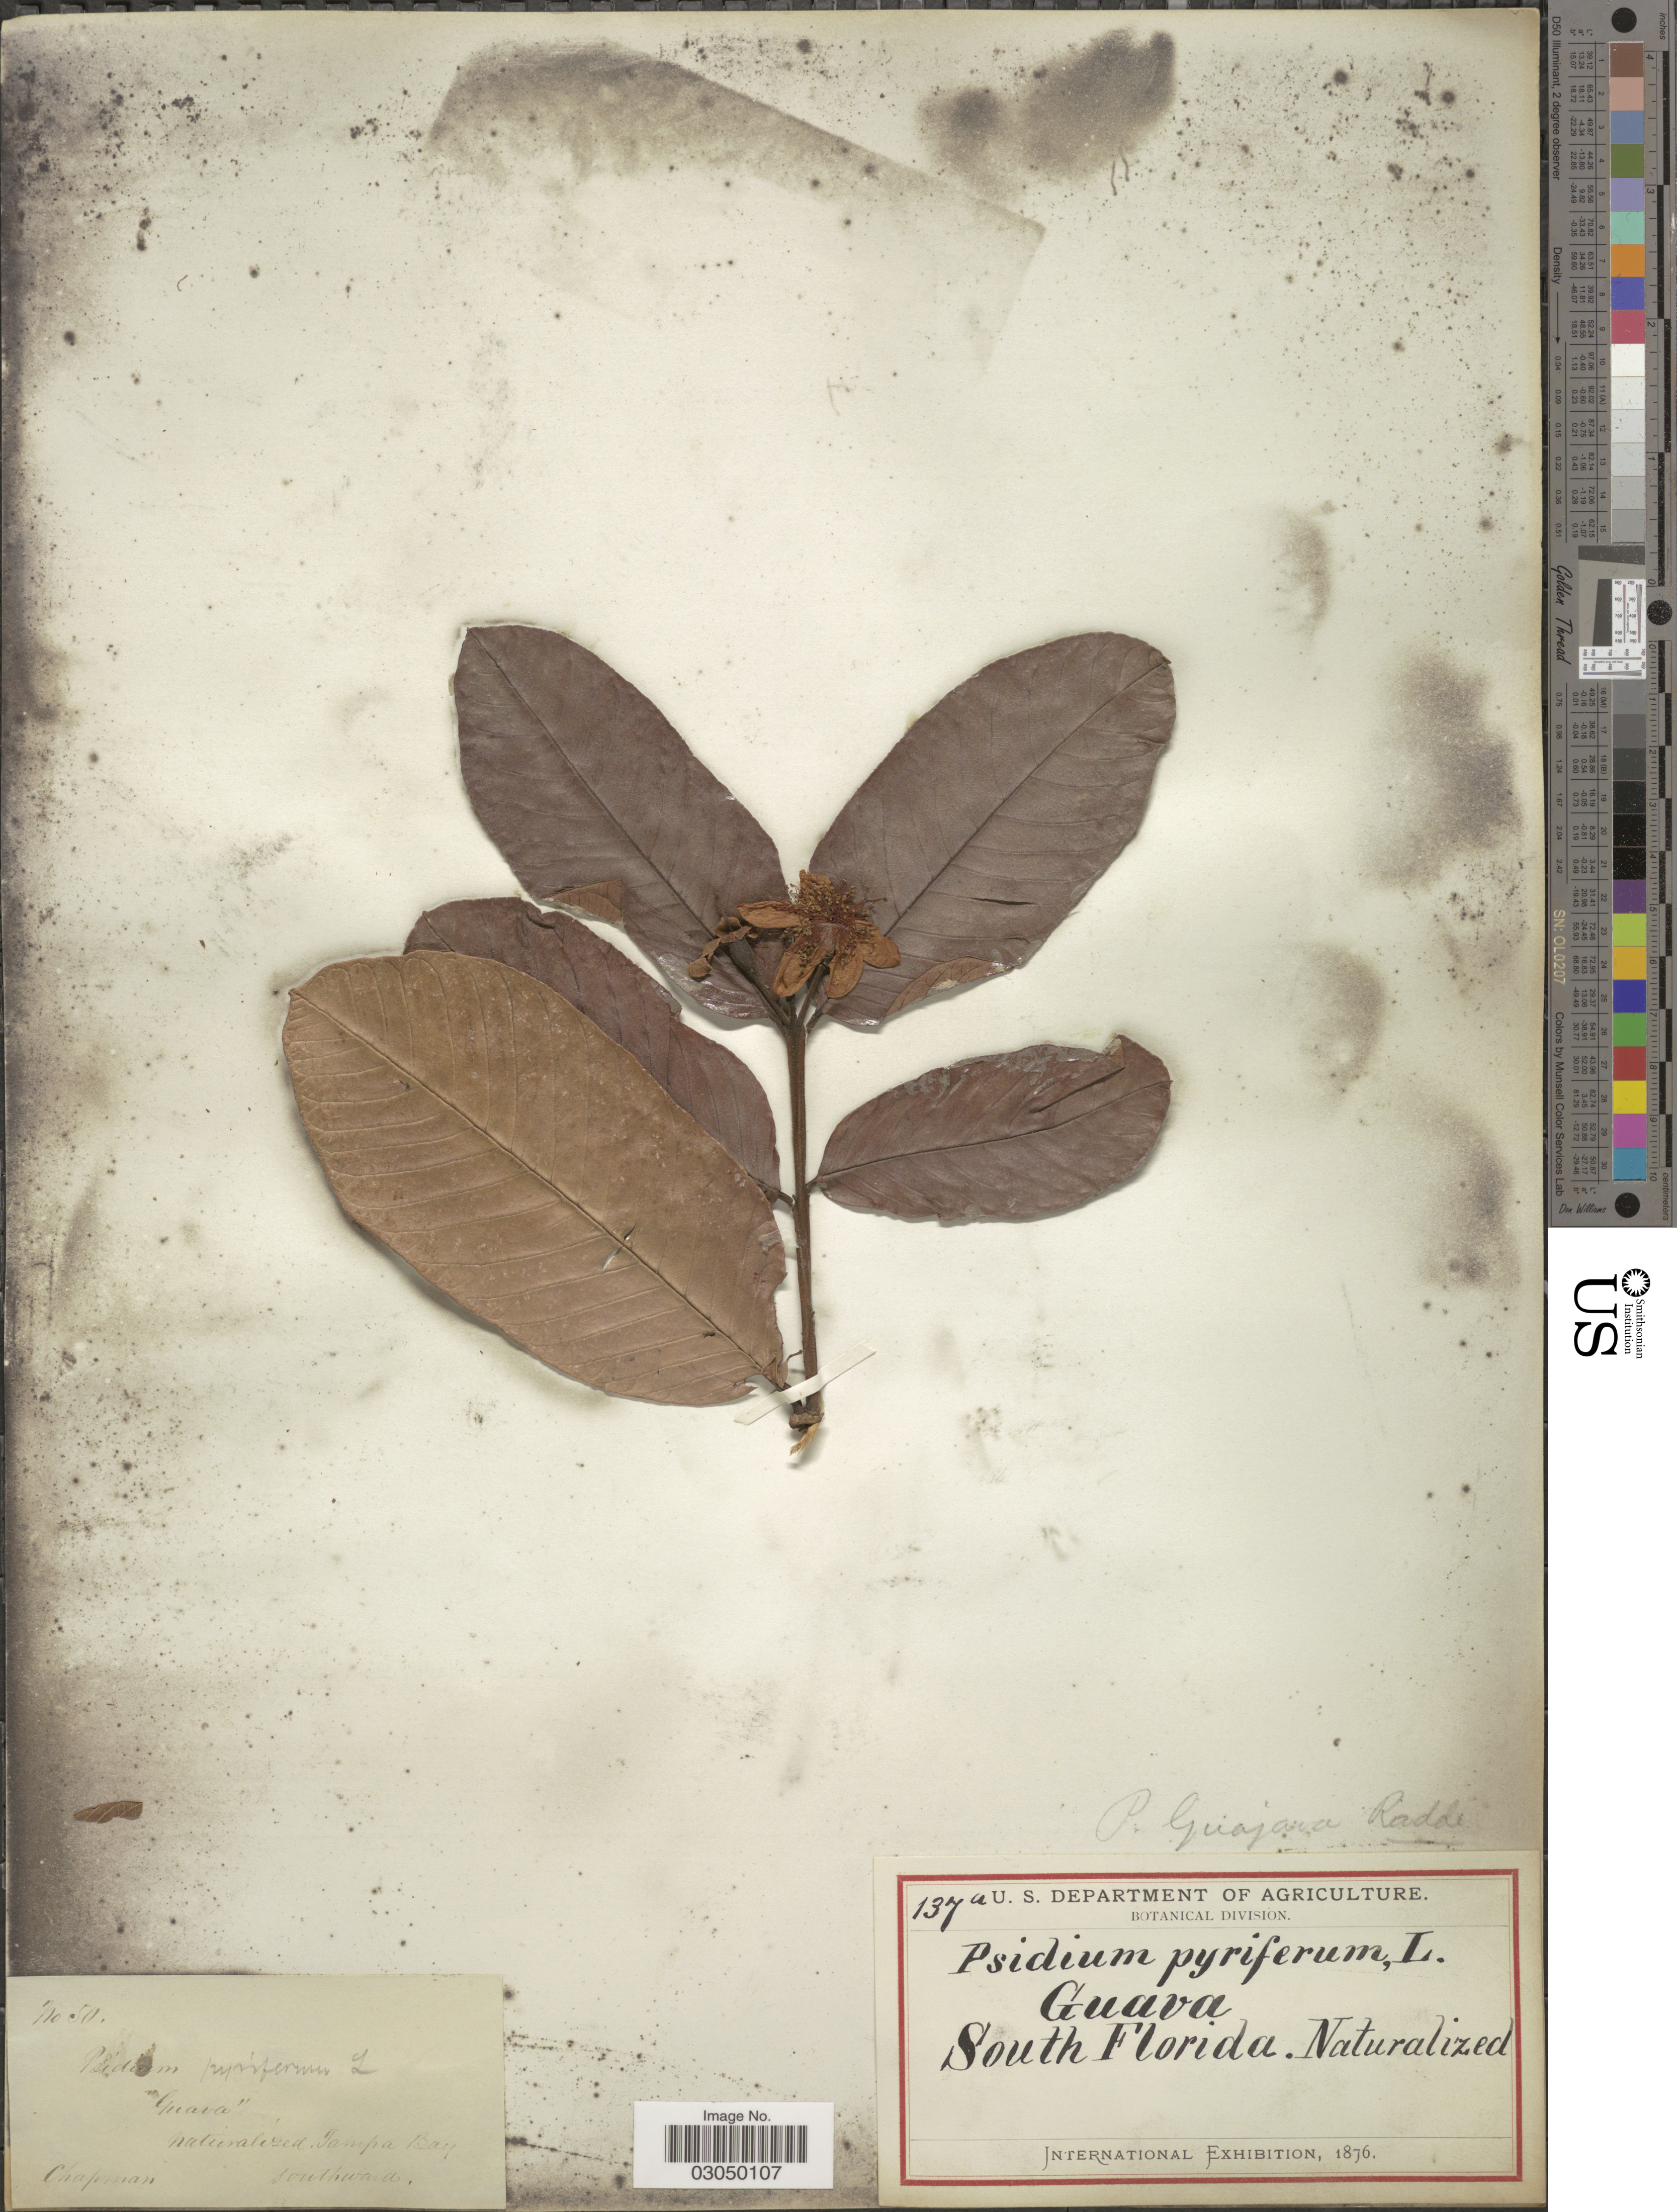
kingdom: Plantae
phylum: Tracheophyta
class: Magnoliopsida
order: Myrtales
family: Myrtaceae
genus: Psidium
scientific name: Psidium guayava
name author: Raddi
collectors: A. Chapman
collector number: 50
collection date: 1876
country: United States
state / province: Florida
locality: Tampa Bay southward. South Florida.